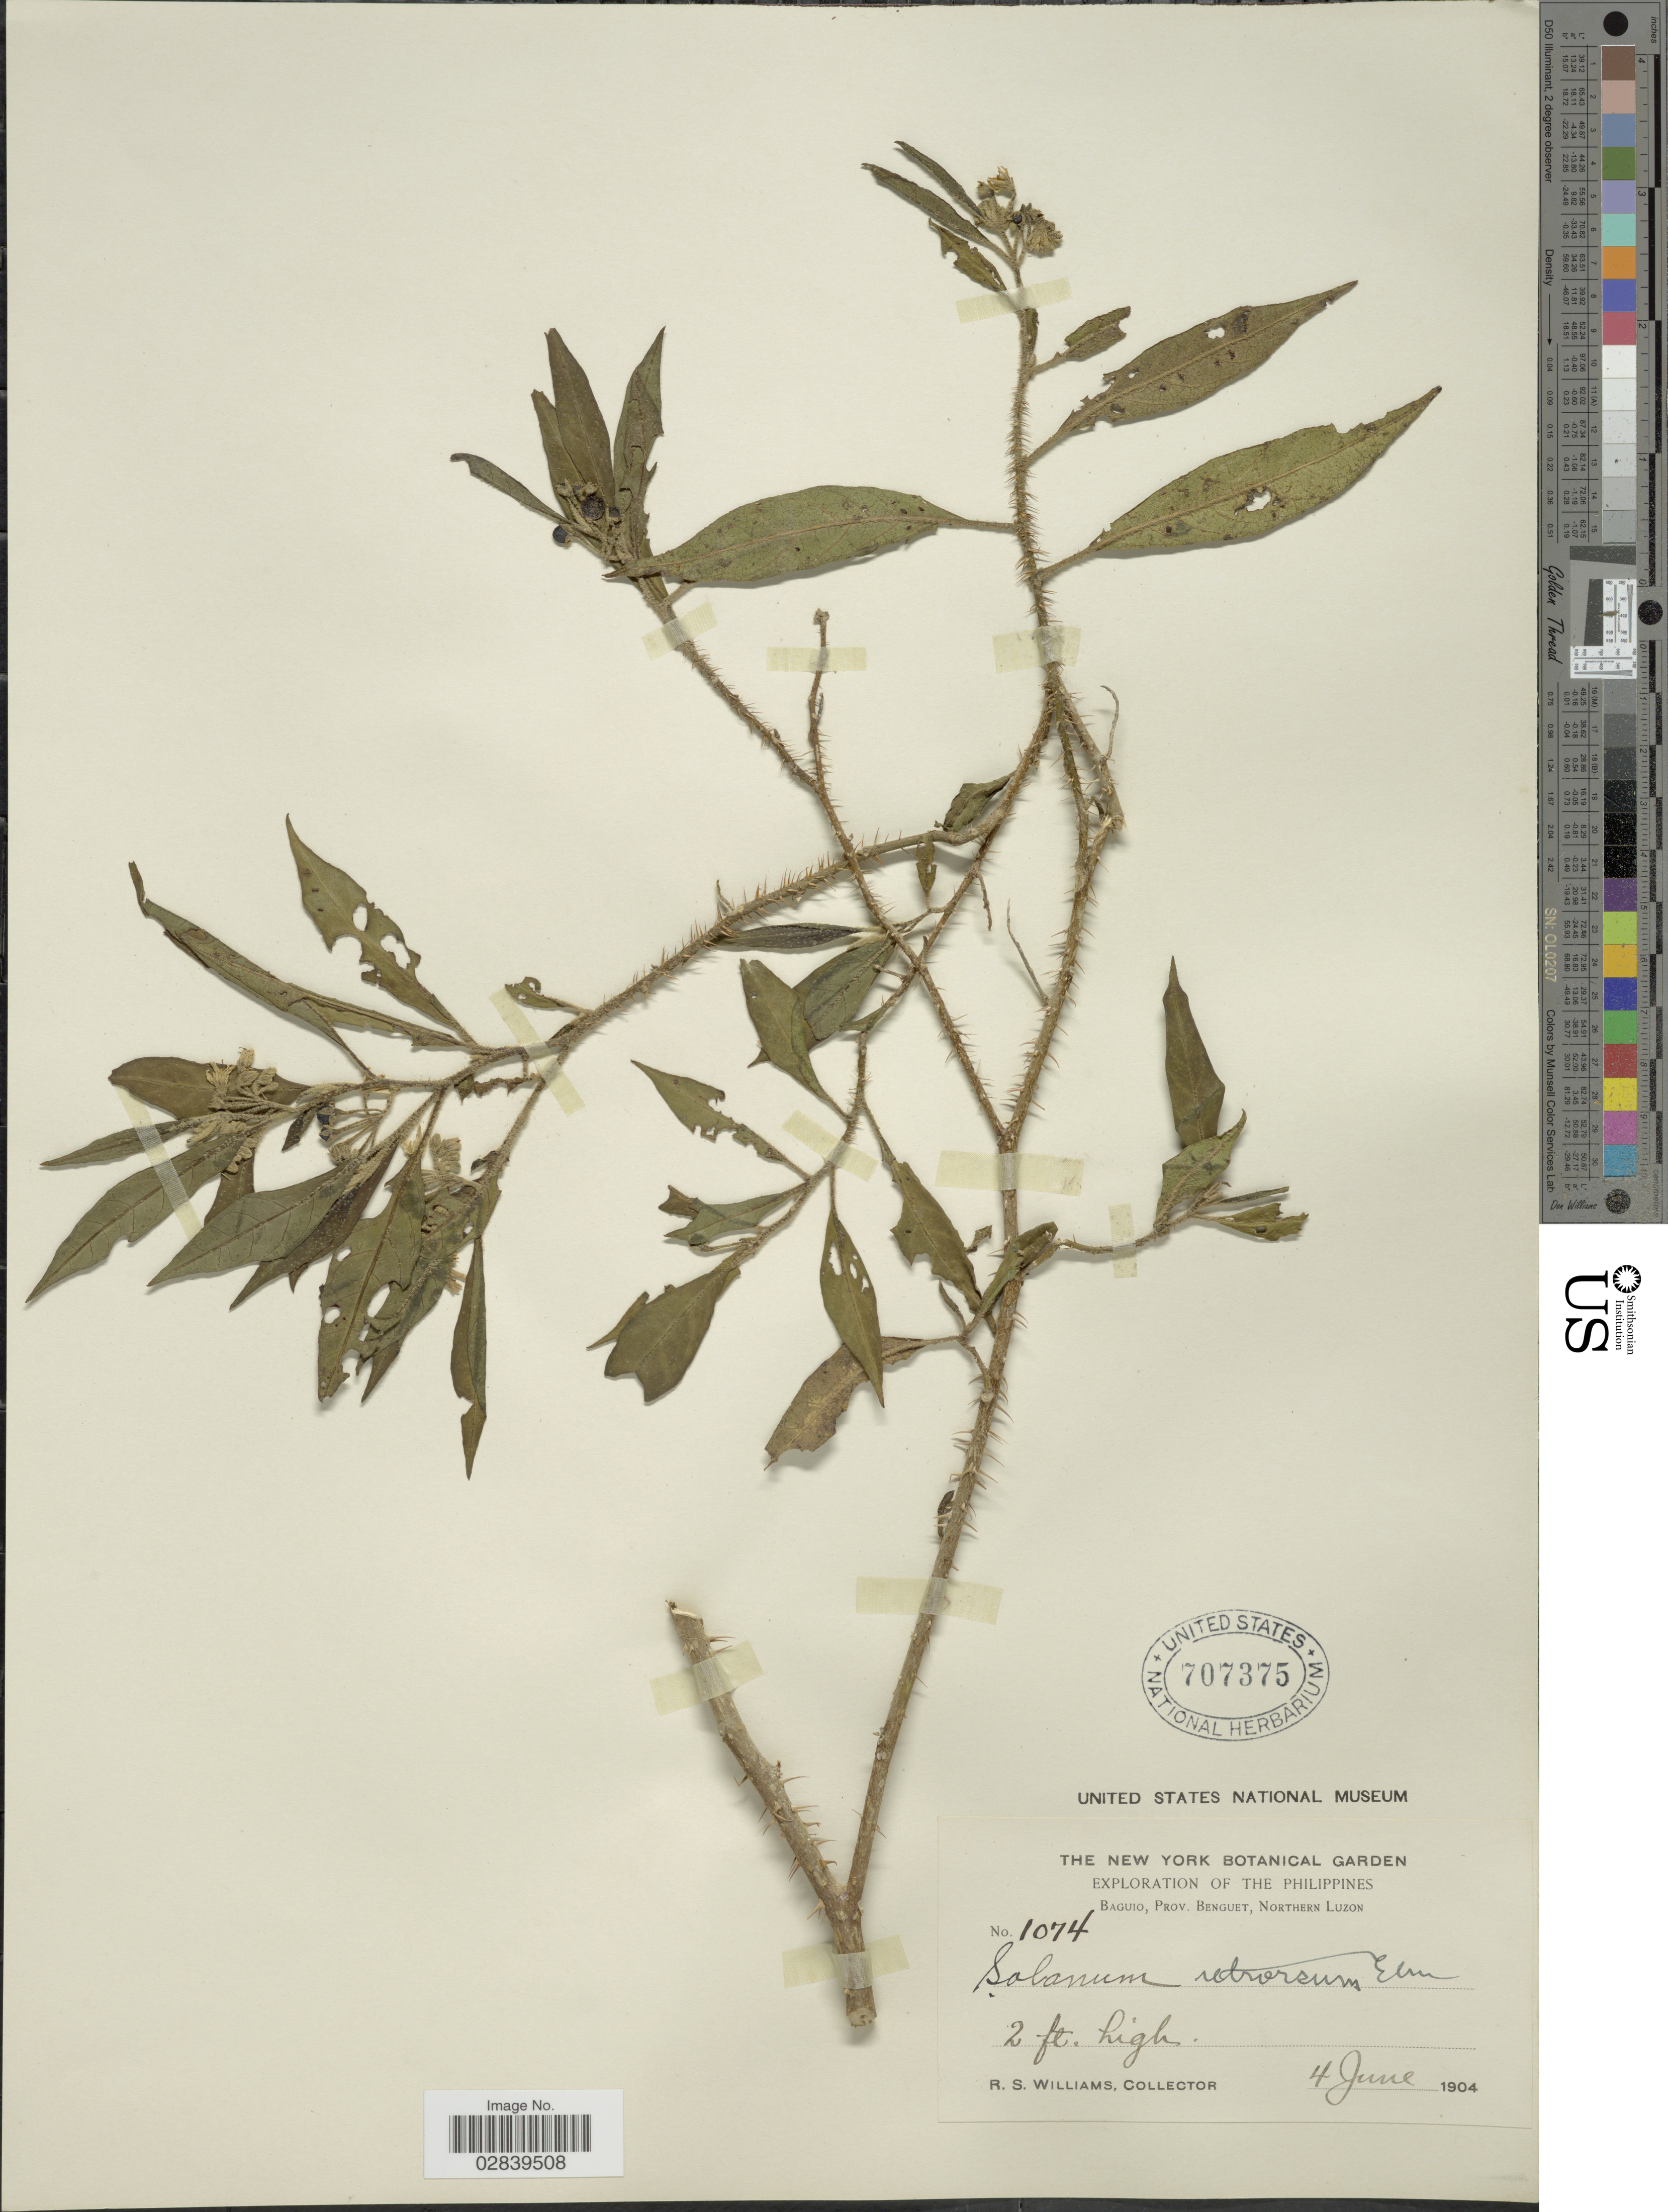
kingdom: Plantae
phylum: Tracheophyta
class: Magnoliopsida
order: Solanales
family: Solanaceae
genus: Solanum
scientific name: Solanum retrorsum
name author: Elmer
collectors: R. S. Williams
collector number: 1074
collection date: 1904-06-04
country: Philippines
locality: Baguio, Prov. Benguet, Northern Luzon.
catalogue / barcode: US 707375